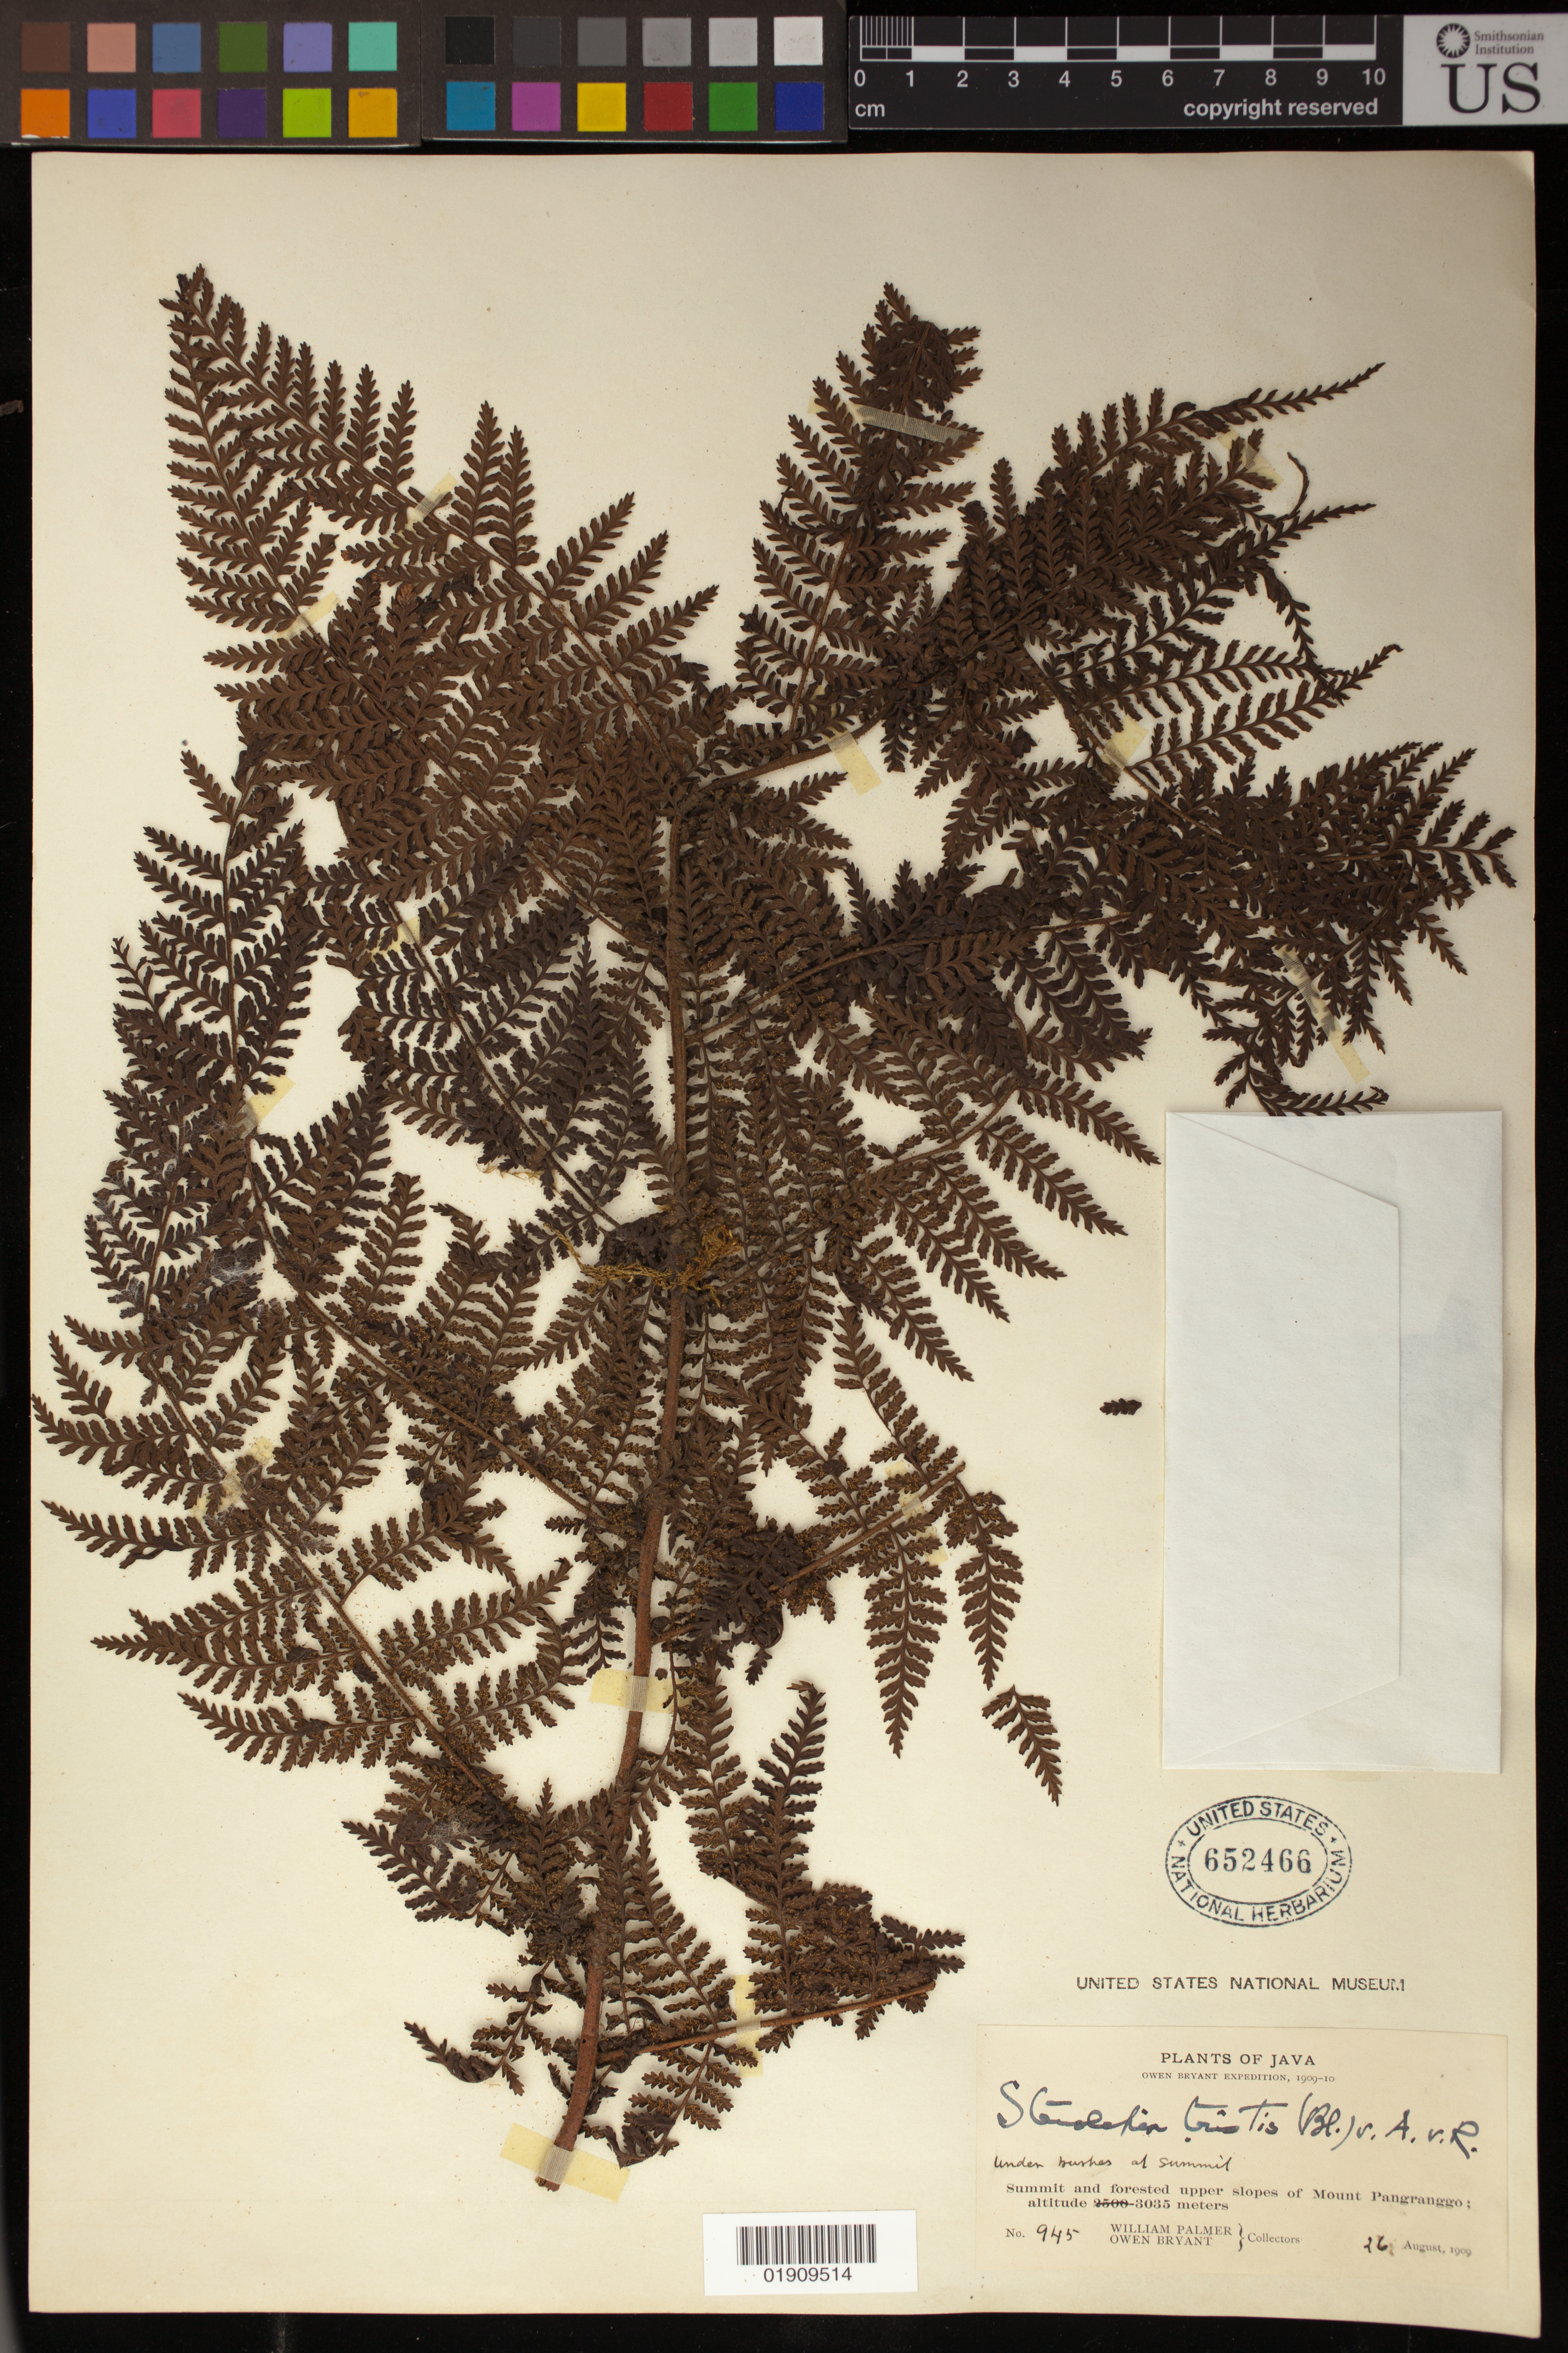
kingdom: Plantae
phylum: Tracheophyta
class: Polypodiopsida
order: Polypodiales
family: Dryopteridaceae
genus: Dryopteris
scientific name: Dryopteris hypolepidioides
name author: Rosenst.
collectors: W. Palmer & O. Bryant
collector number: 945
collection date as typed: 26 Aug 1909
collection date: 1909-08-26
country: Indonesia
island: Java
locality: Summit and forested upper slopes of Mount Pangranggo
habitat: Under bushes at summit.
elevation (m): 3035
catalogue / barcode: US 652466